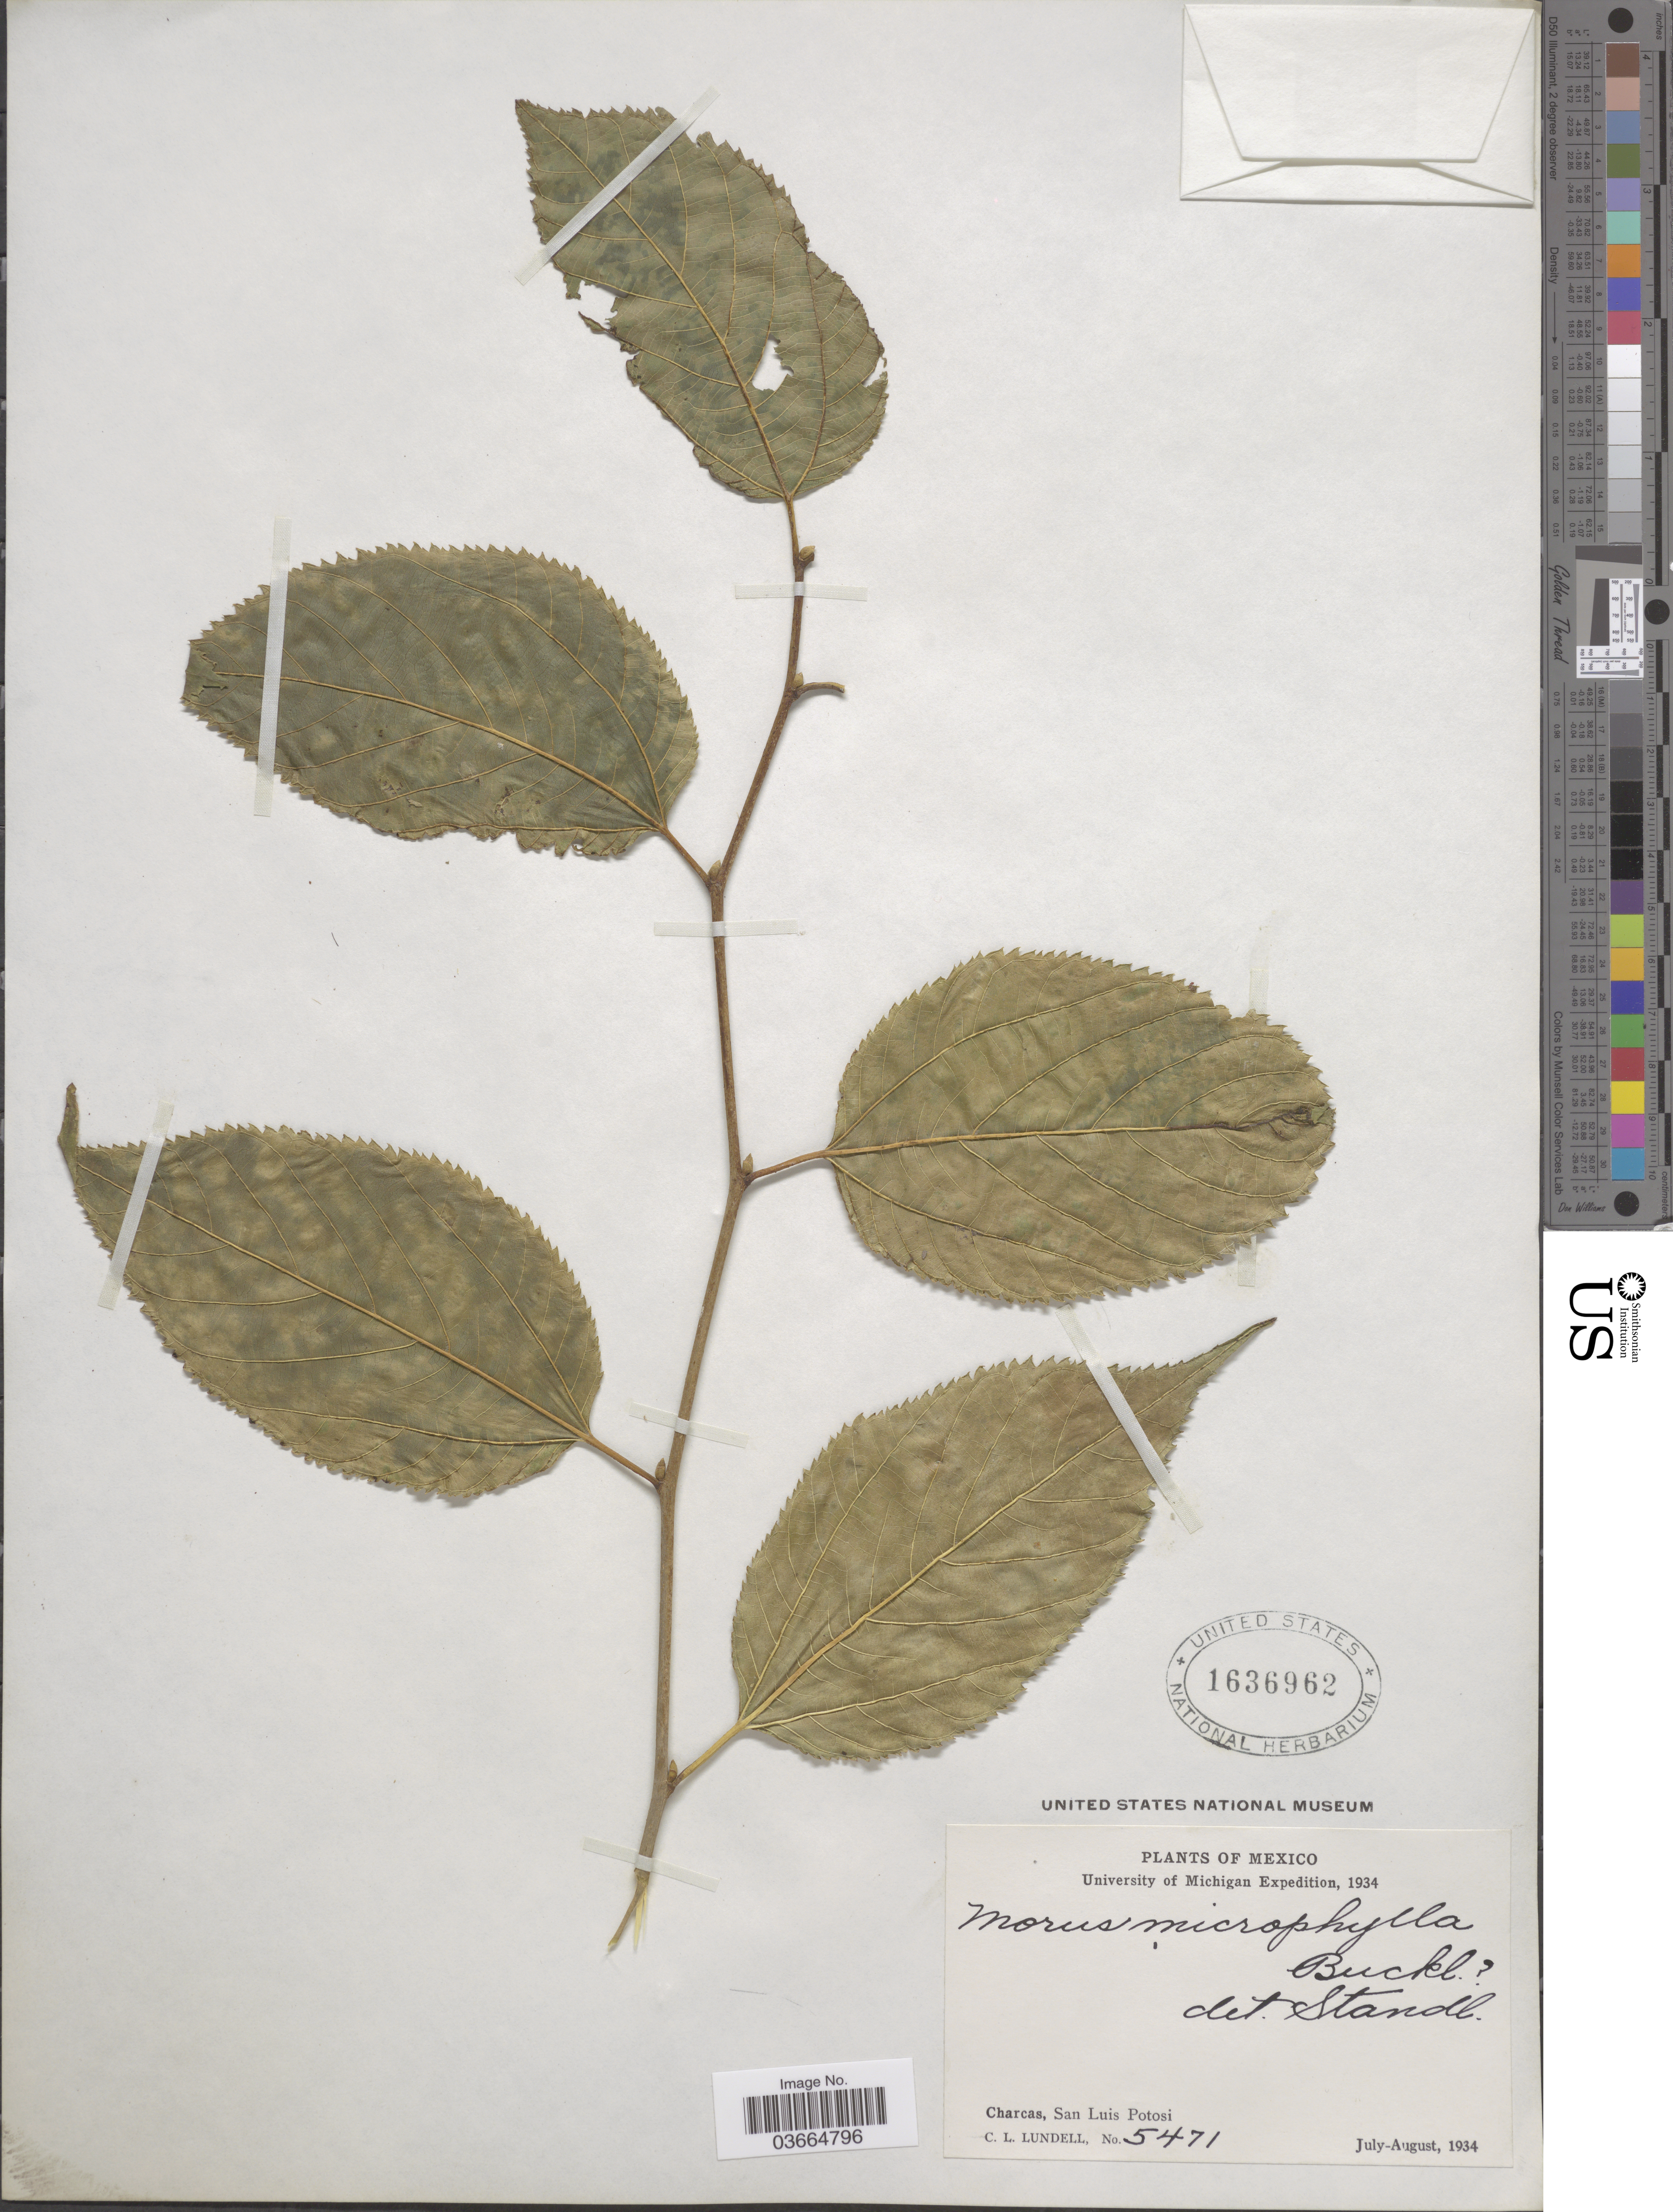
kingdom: Plantae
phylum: Tracheophyta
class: Magnoliopsida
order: Rosales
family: Moraceae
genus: Morus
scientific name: Morus microphylla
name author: Buckley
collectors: C. L. Lundell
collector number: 5471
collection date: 1934-07/1934-08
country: Mexico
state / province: San Luis Potosí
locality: Charcas.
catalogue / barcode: US 1636962